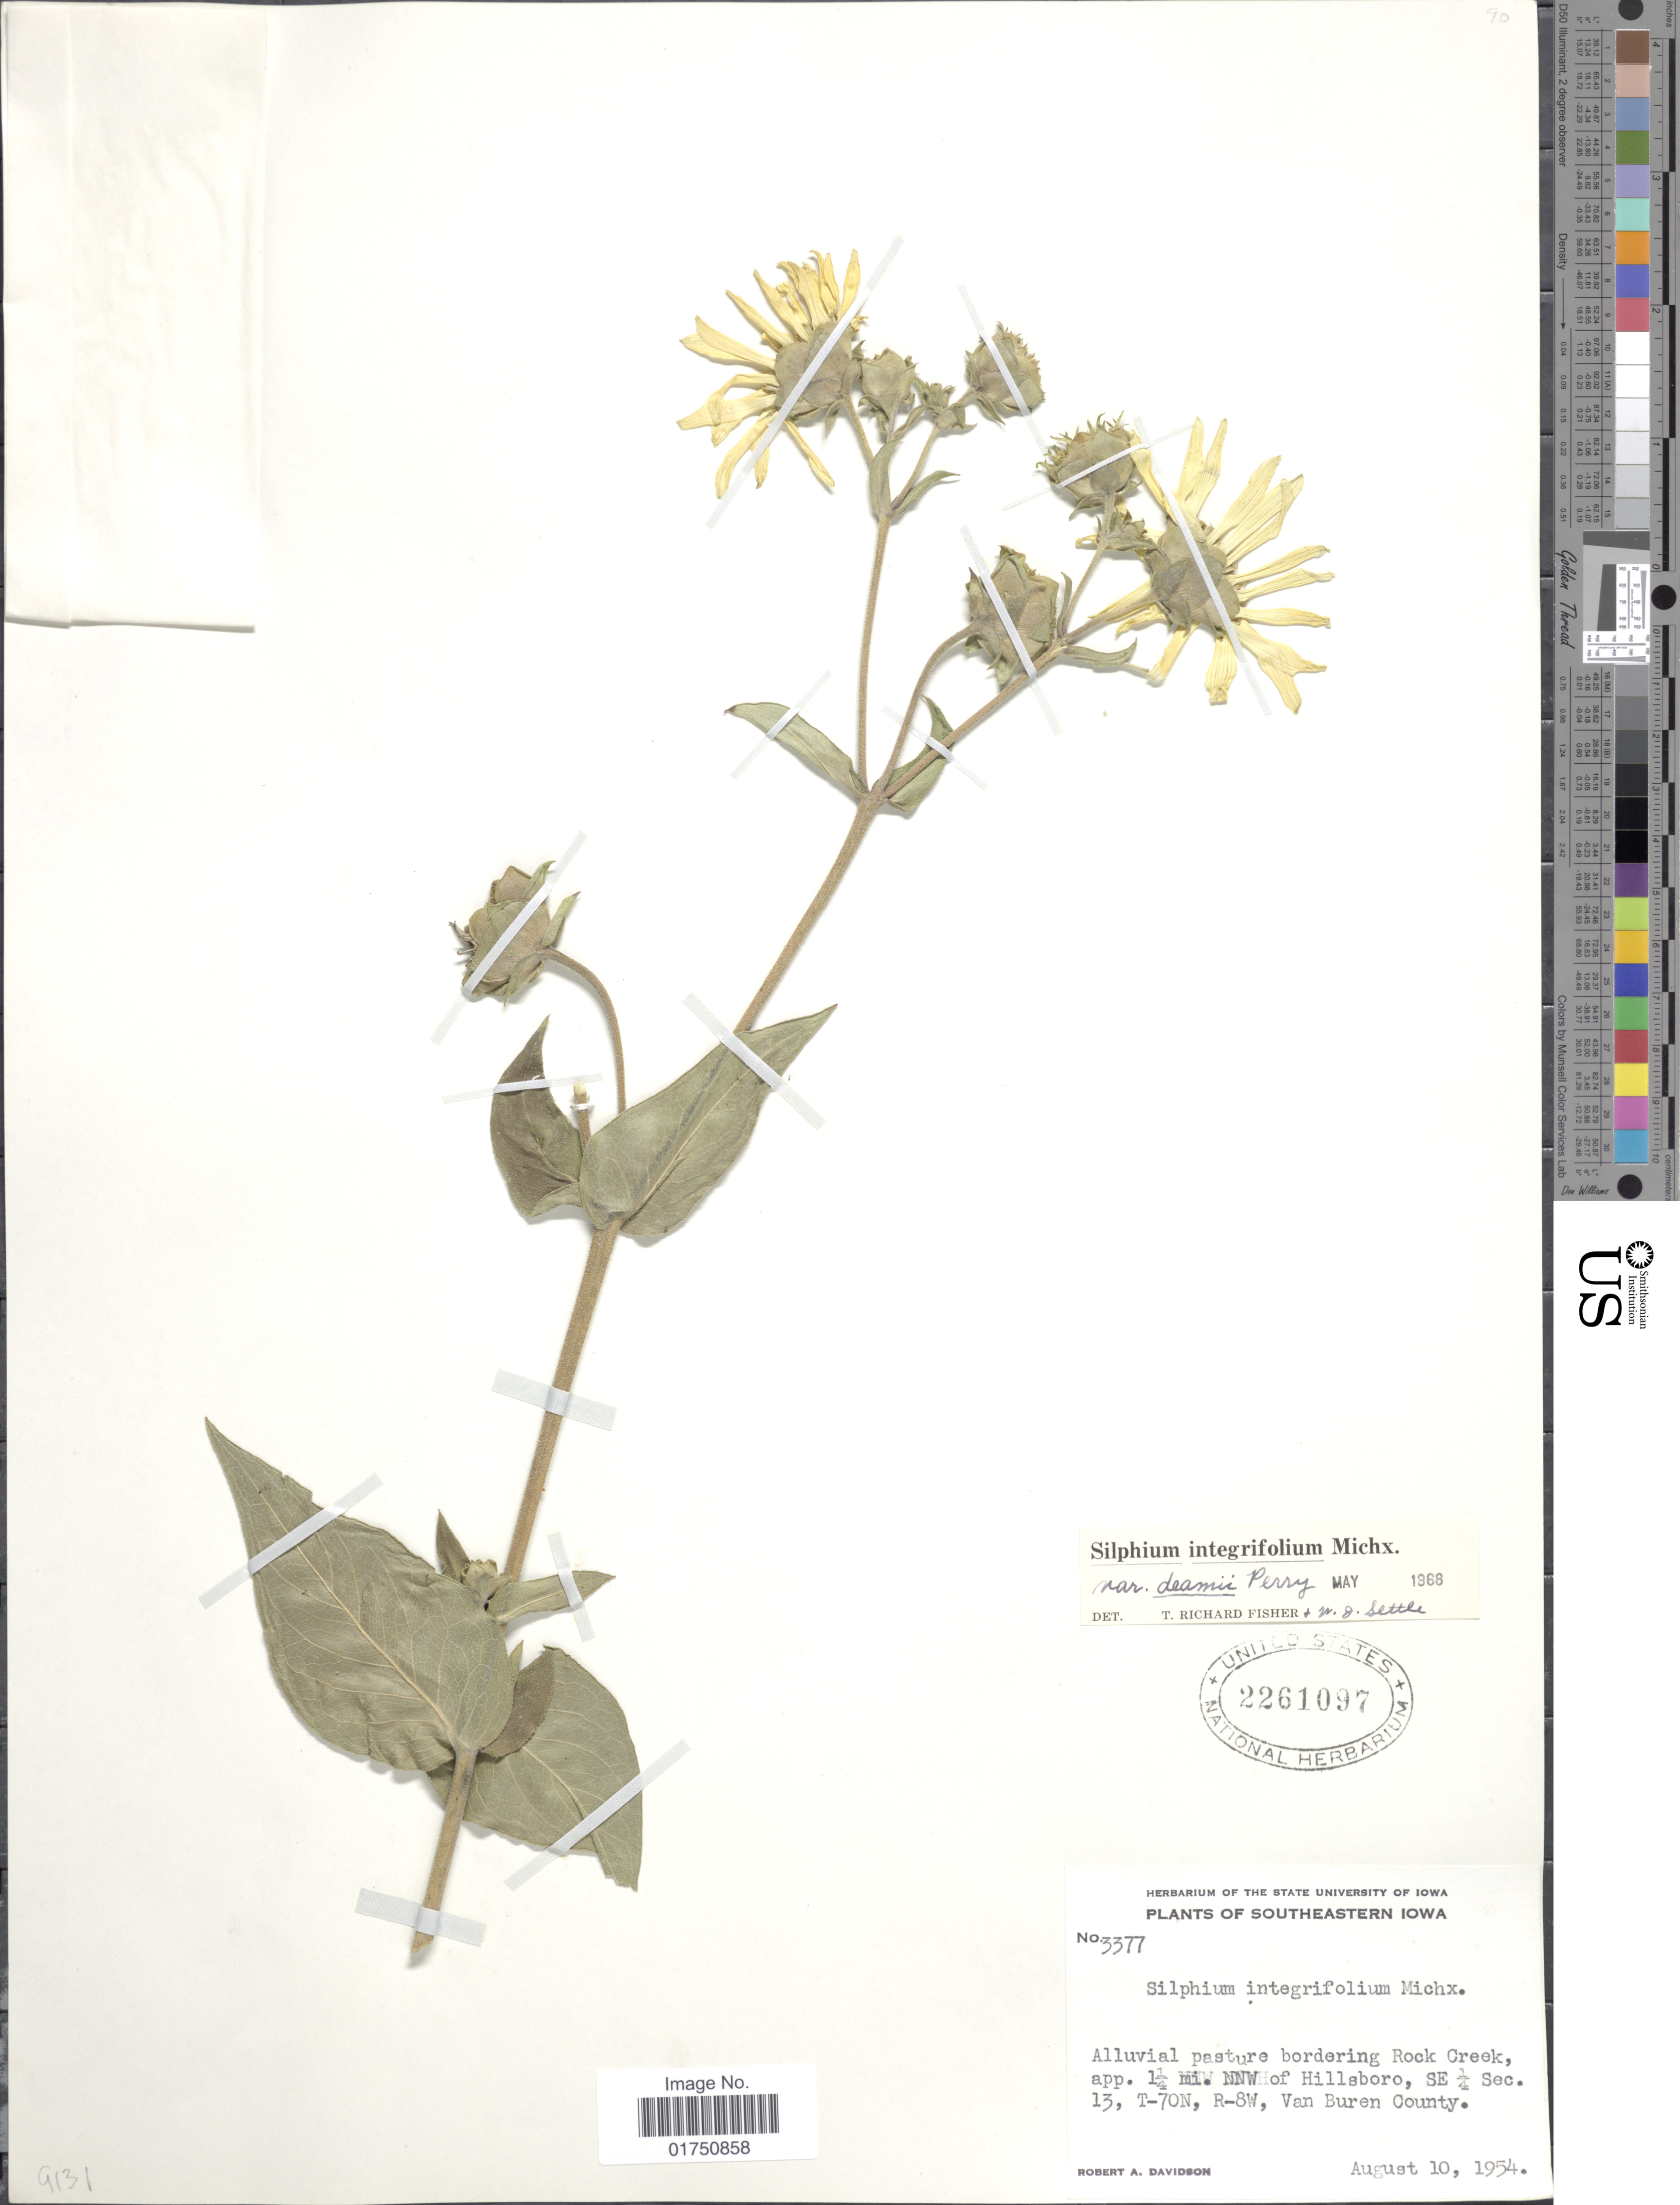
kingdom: Plantae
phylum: Tracheophyta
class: Magnoliopsida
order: Asterales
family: Asteraceae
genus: Silphium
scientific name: Silphium integrifolium var. deamii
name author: L.M. Perry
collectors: R. A. Davidson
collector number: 3377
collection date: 1954-08-10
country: United States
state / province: Iowa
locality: Southeastern Iowa. Alluvial pasture bordering Rock Creek, app. 1¼ mi. NNW of Hillsboro, SE ± Sec. 13, T-70N, R-8W, Van Buren County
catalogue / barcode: US 2261097